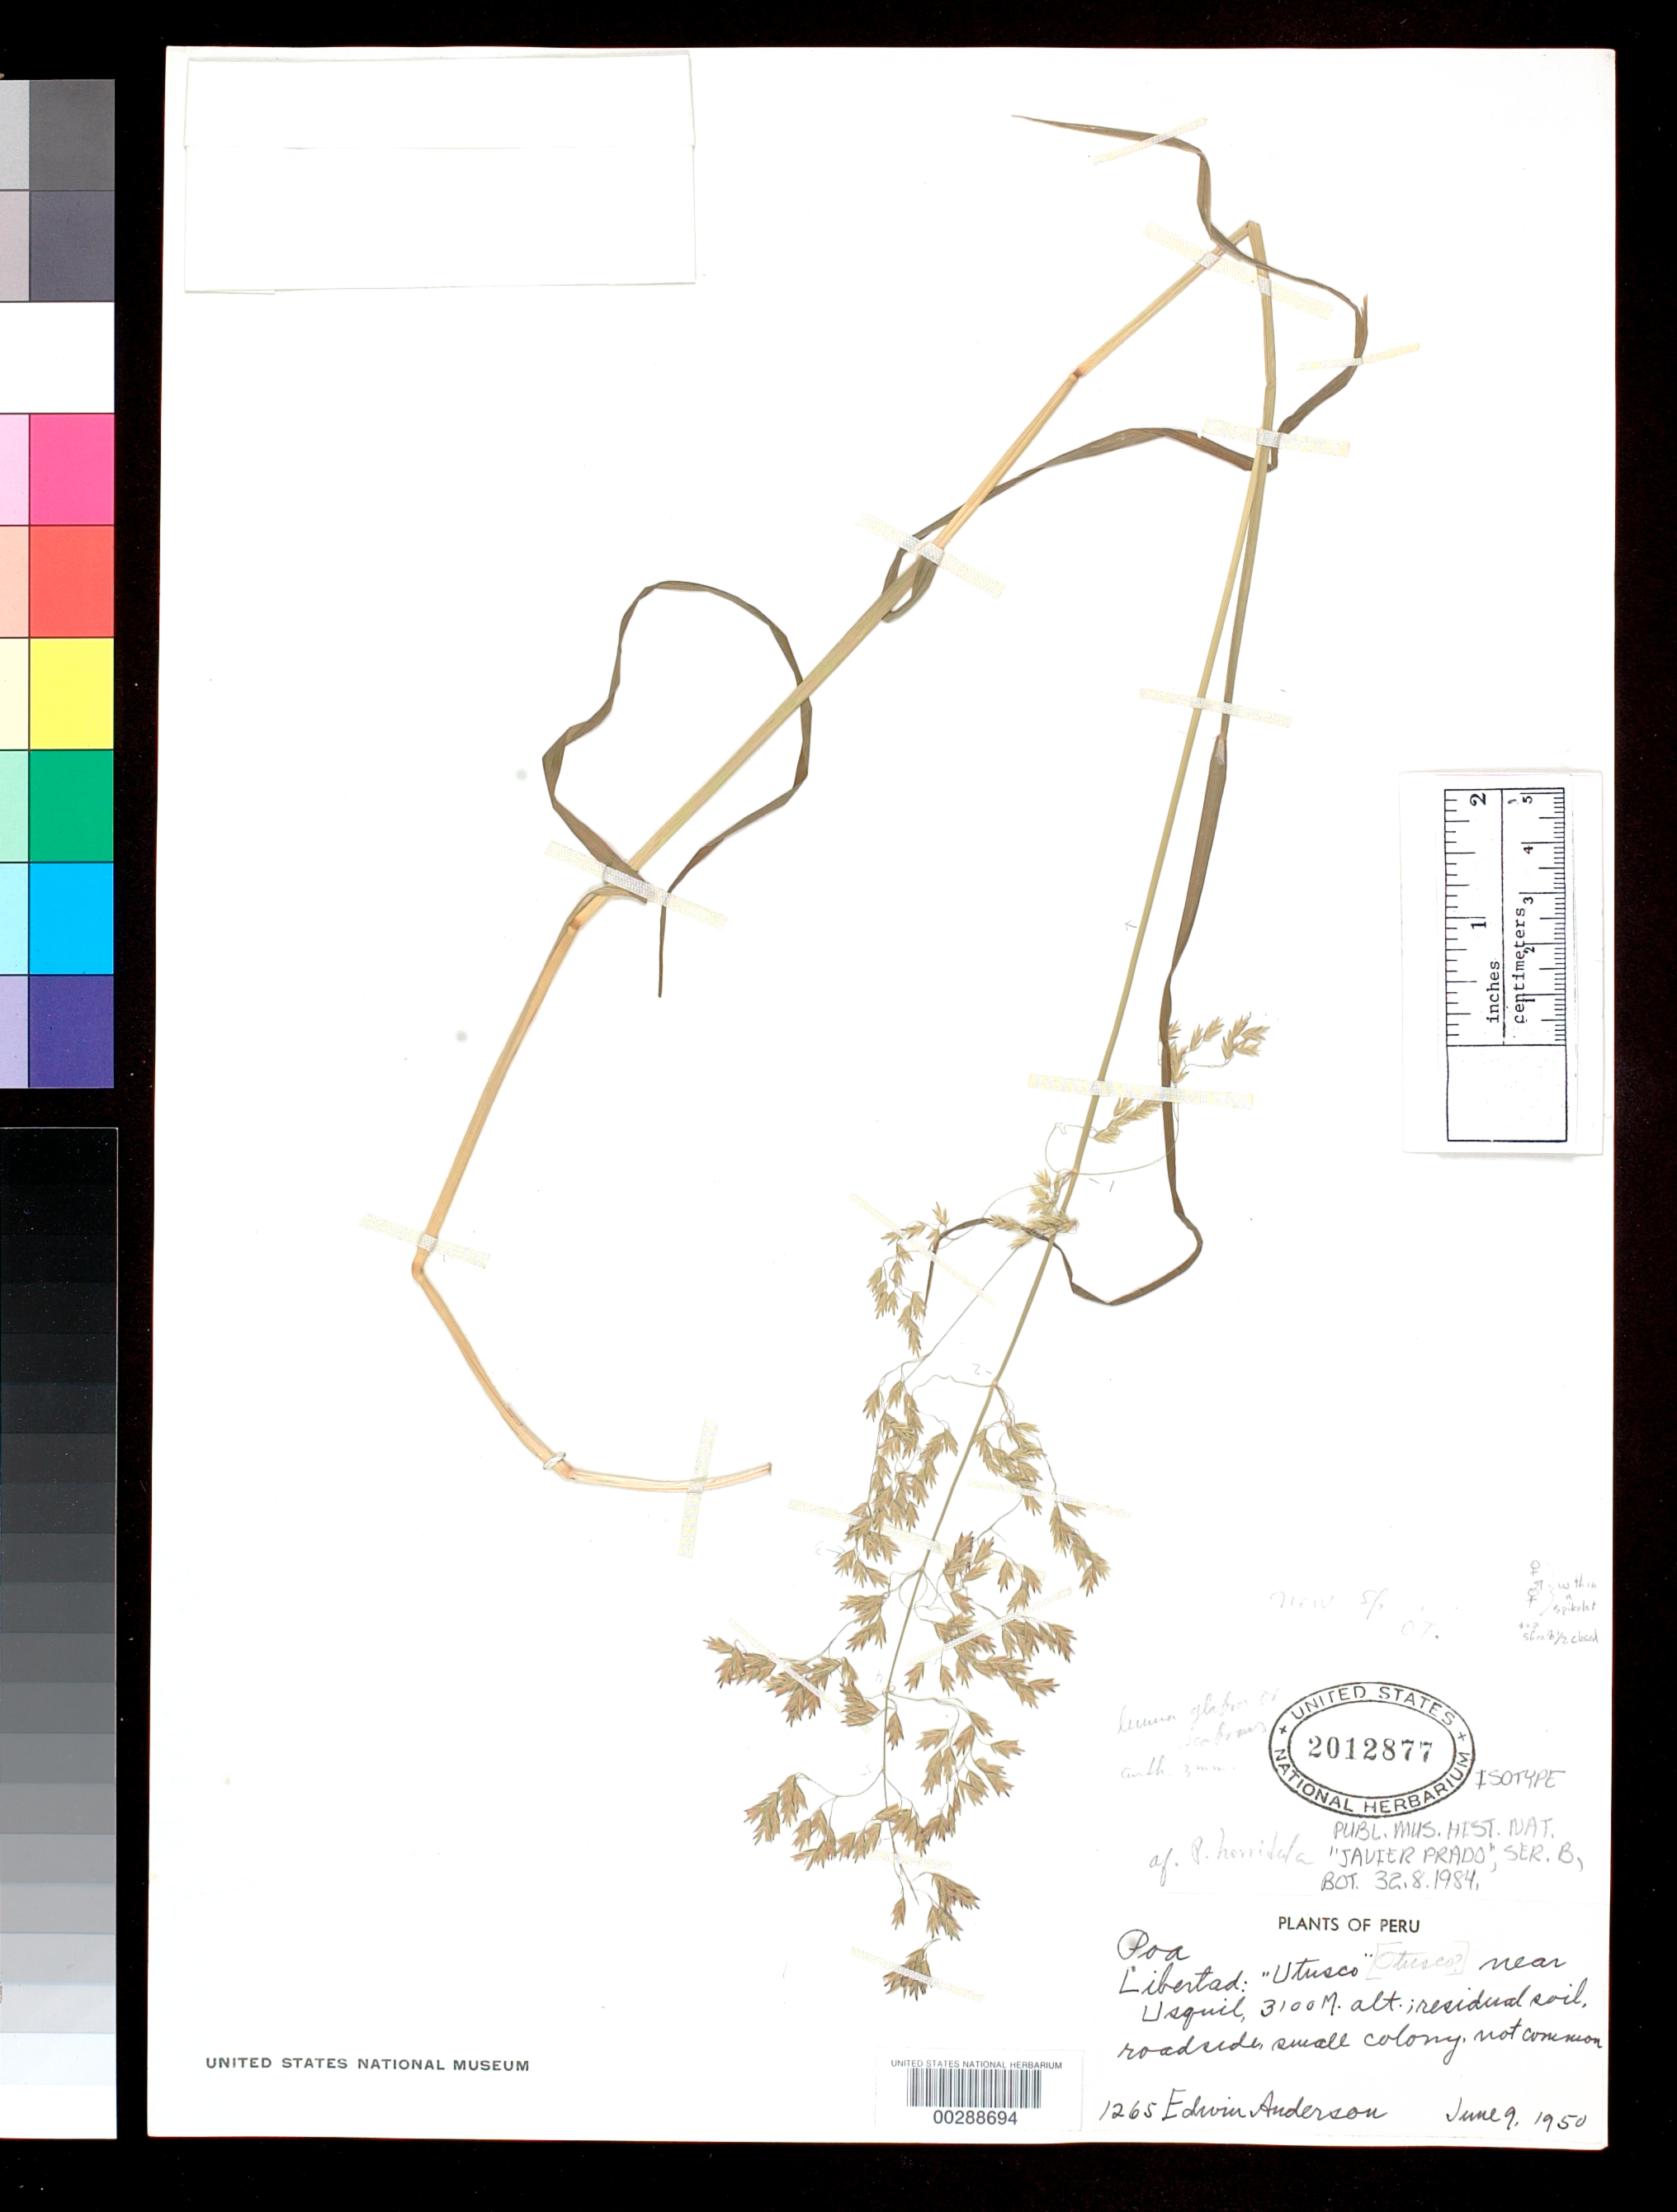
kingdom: Plantae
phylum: Tracheophyta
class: Liliopsida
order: Poales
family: Poaceae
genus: Poa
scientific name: Poa geniculata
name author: Tovar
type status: Holotype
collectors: E. S. Anderson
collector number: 1265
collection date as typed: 09 Jun 1950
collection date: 1950-06-09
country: Peru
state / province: La Libertad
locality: Utusco, Usquil.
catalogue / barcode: US 2012877